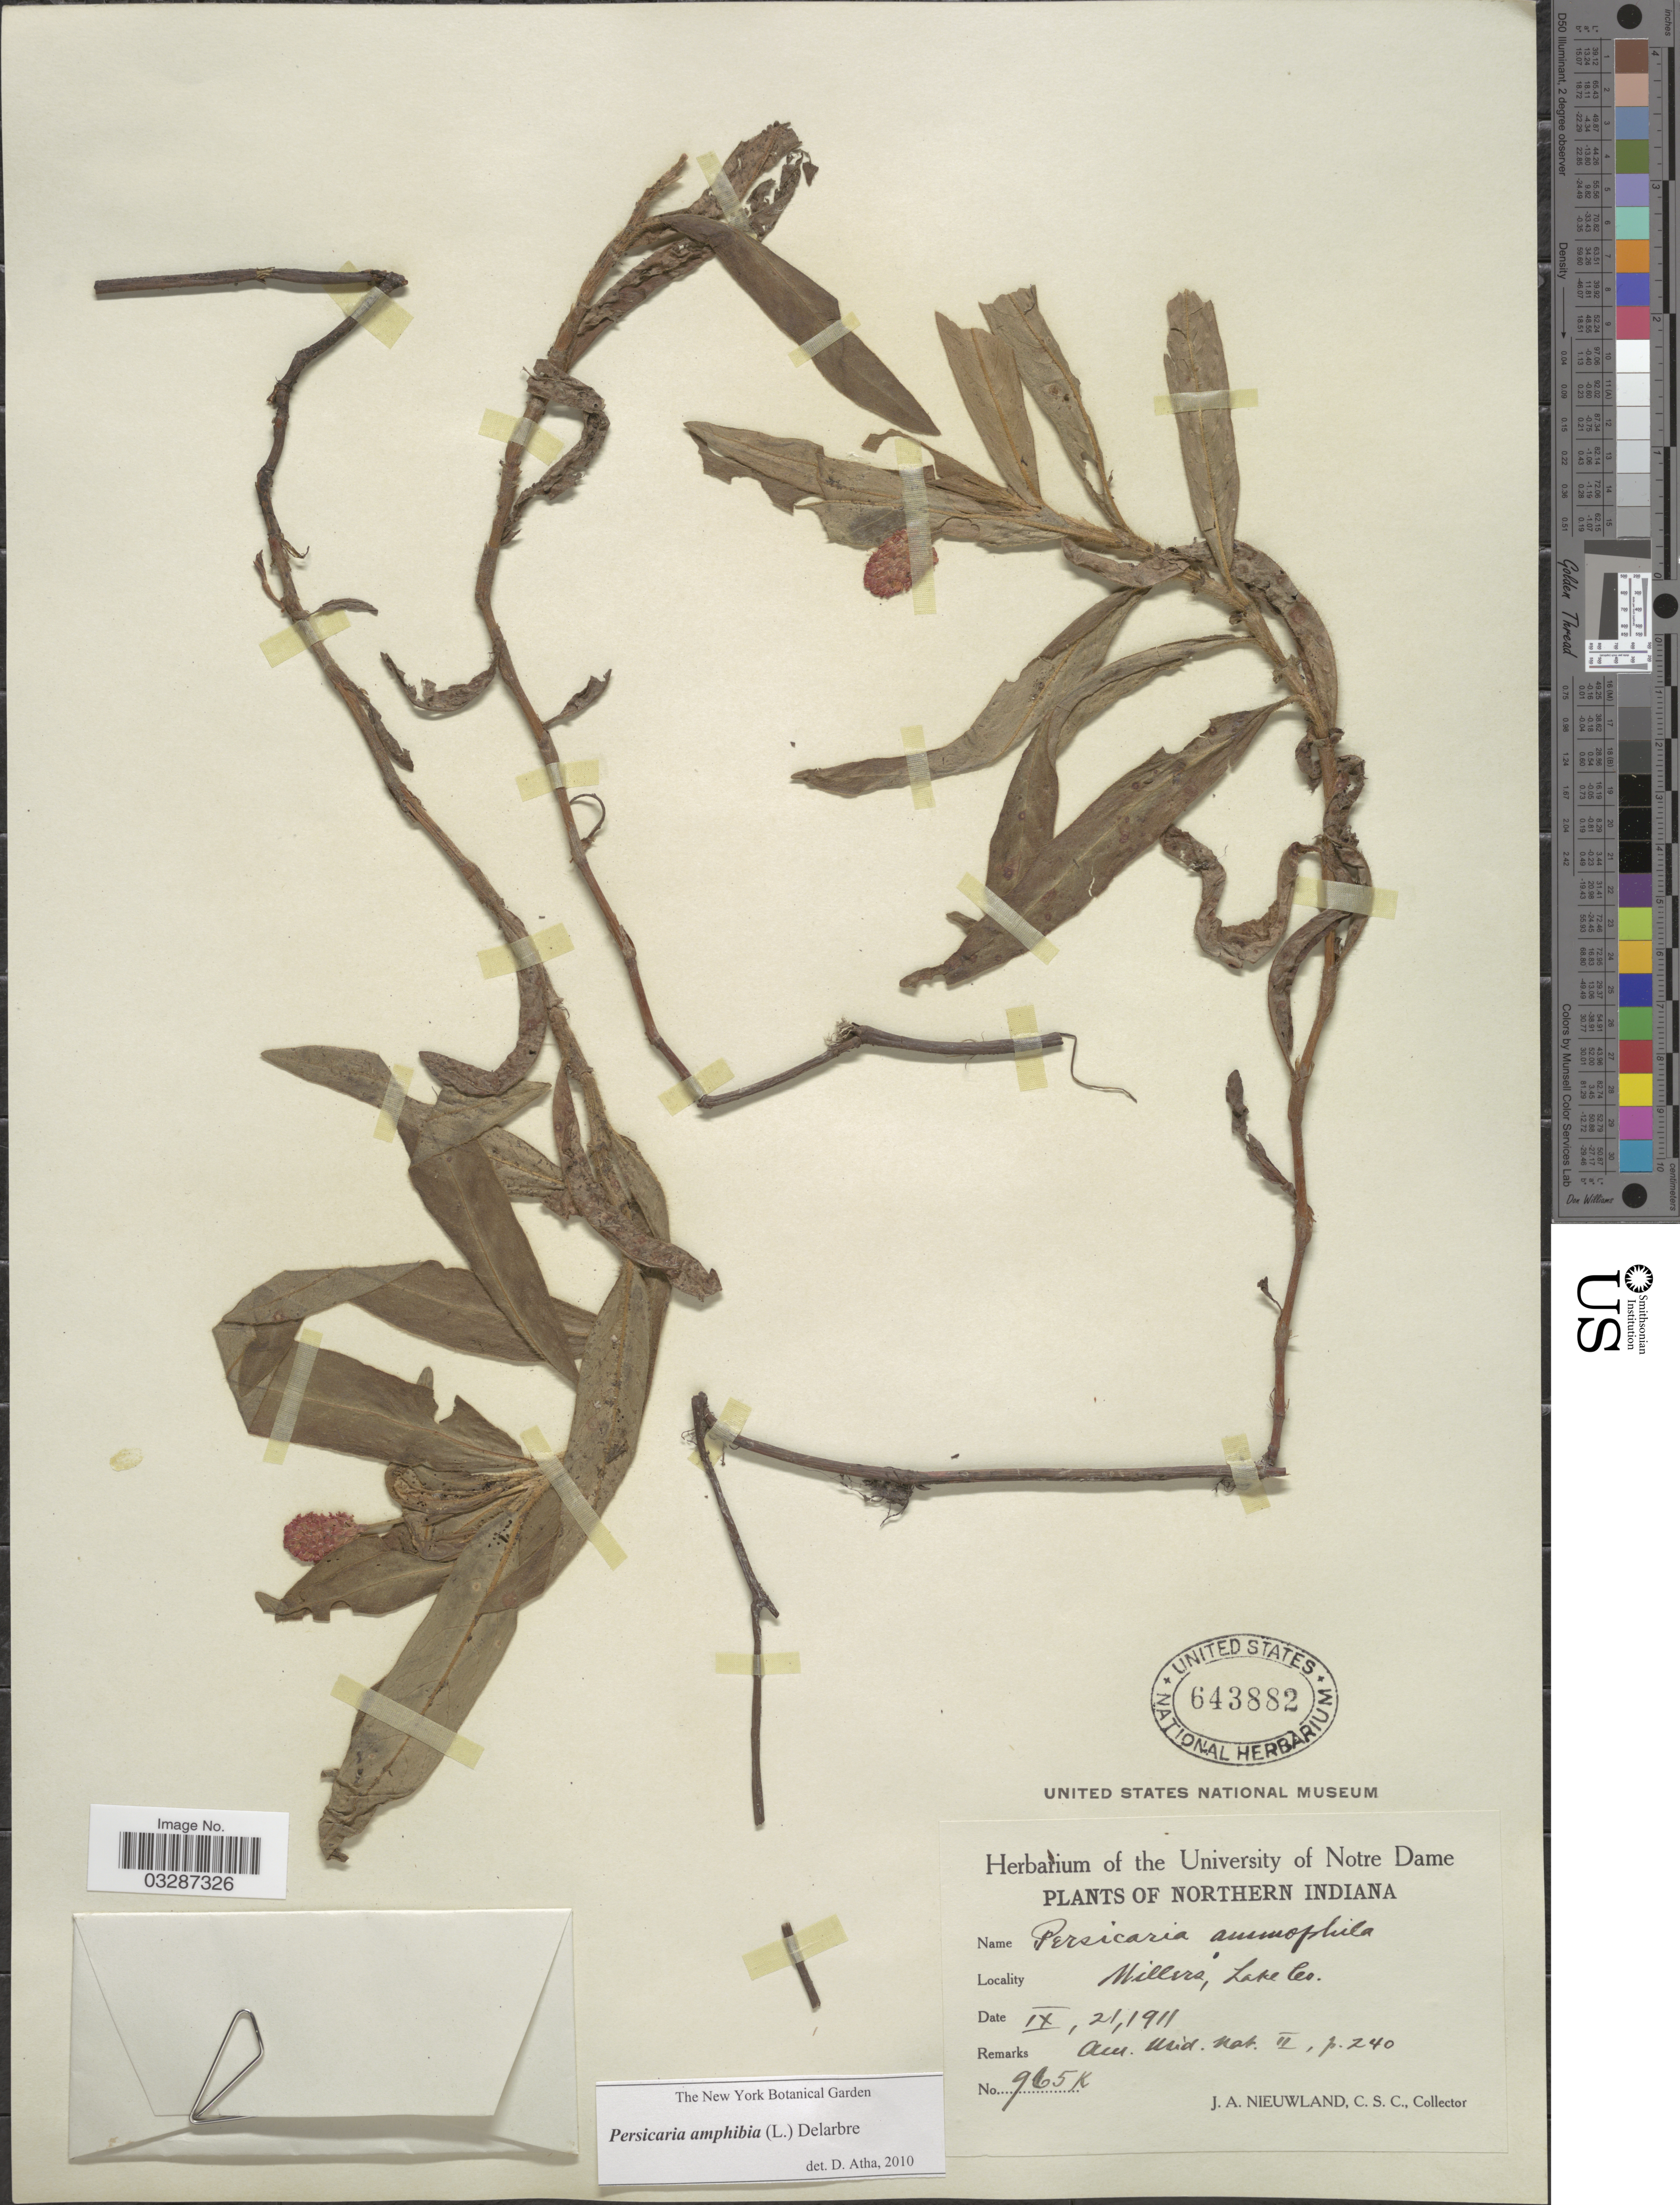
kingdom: Plantae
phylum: Tracheophyta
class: Magnoliopsida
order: Caryophyllales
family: Polygonaceae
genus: Persicaria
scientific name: Persicaria amphibia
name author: (L.) Delarbre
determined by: Atha, D. E.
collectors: J. A. Nieuwland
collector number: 965K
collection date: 1911-09-21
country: United States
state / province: Indiana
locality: Northern Indiana. Millers, Lake Co.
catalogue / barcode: US 643882